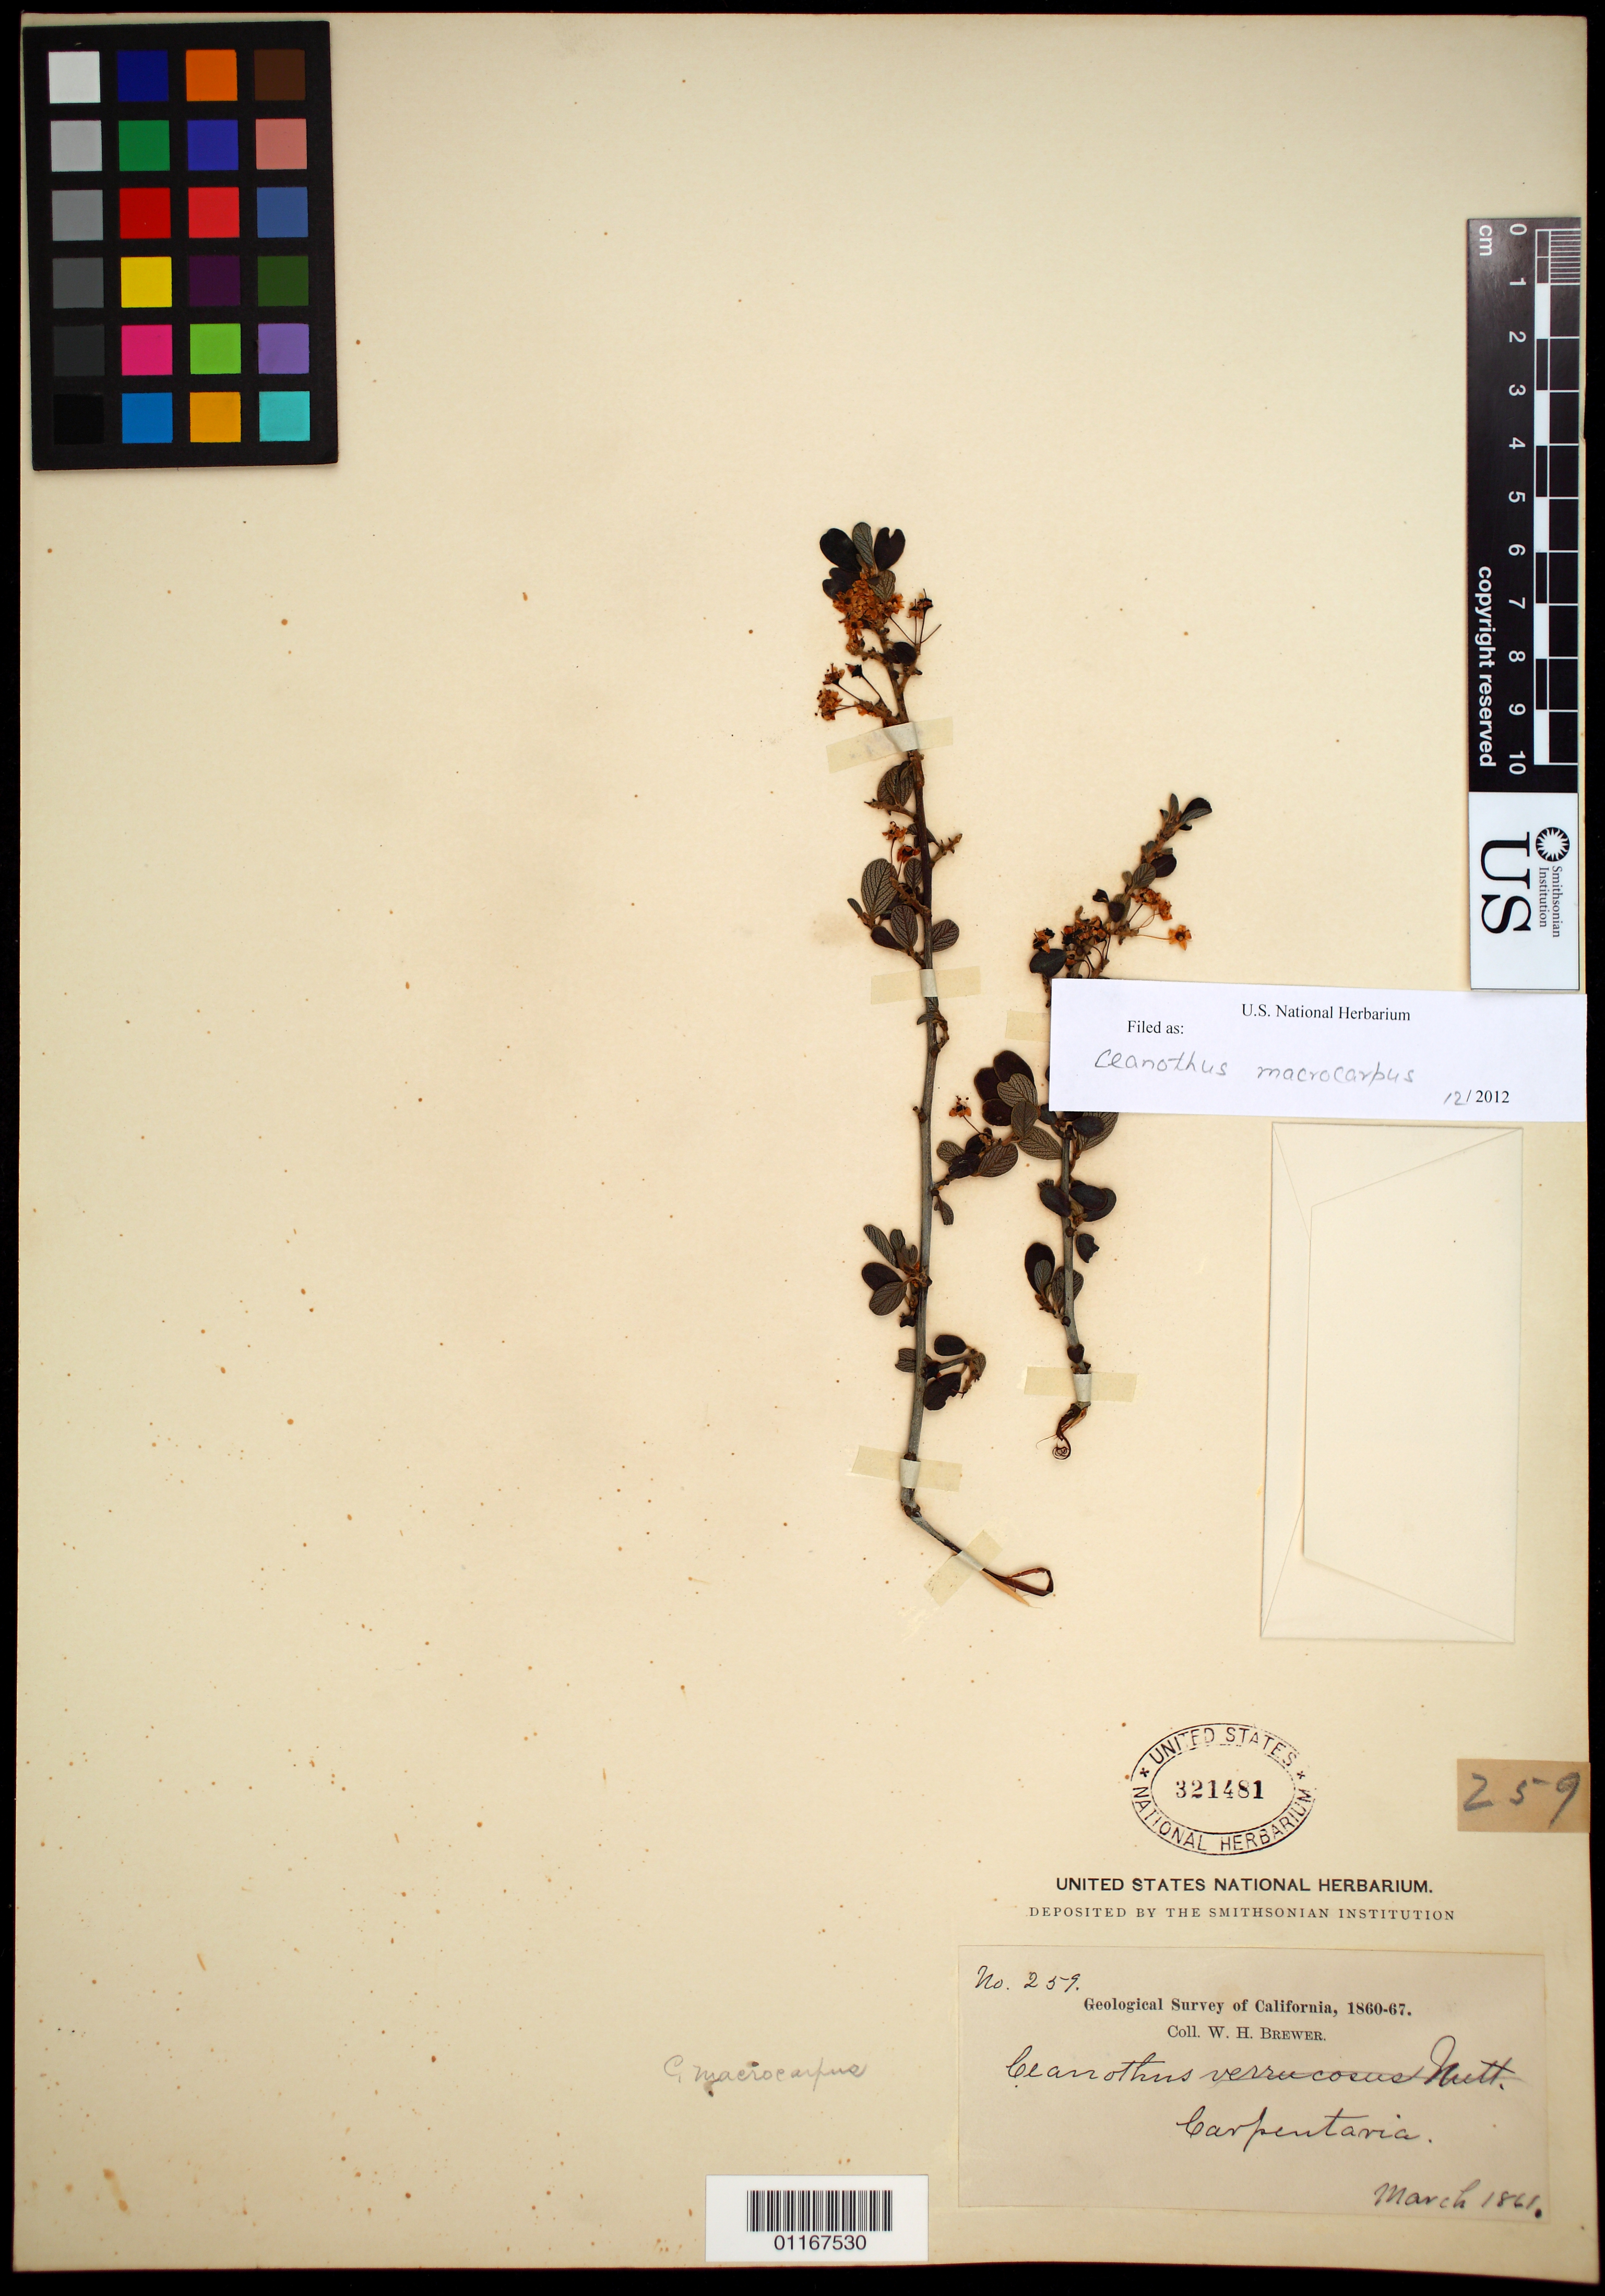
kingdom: Plantae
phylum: Tracheophyta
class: Magnoliopsida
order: Rosales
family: Rhamnaceae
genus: Ceanothus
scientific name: Ceanothus macrocarpus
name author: Cav.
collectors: W. H. Brewer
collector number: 259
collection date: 1861-03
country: United States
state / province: California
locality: Carpentaria.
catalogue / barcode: US 321481